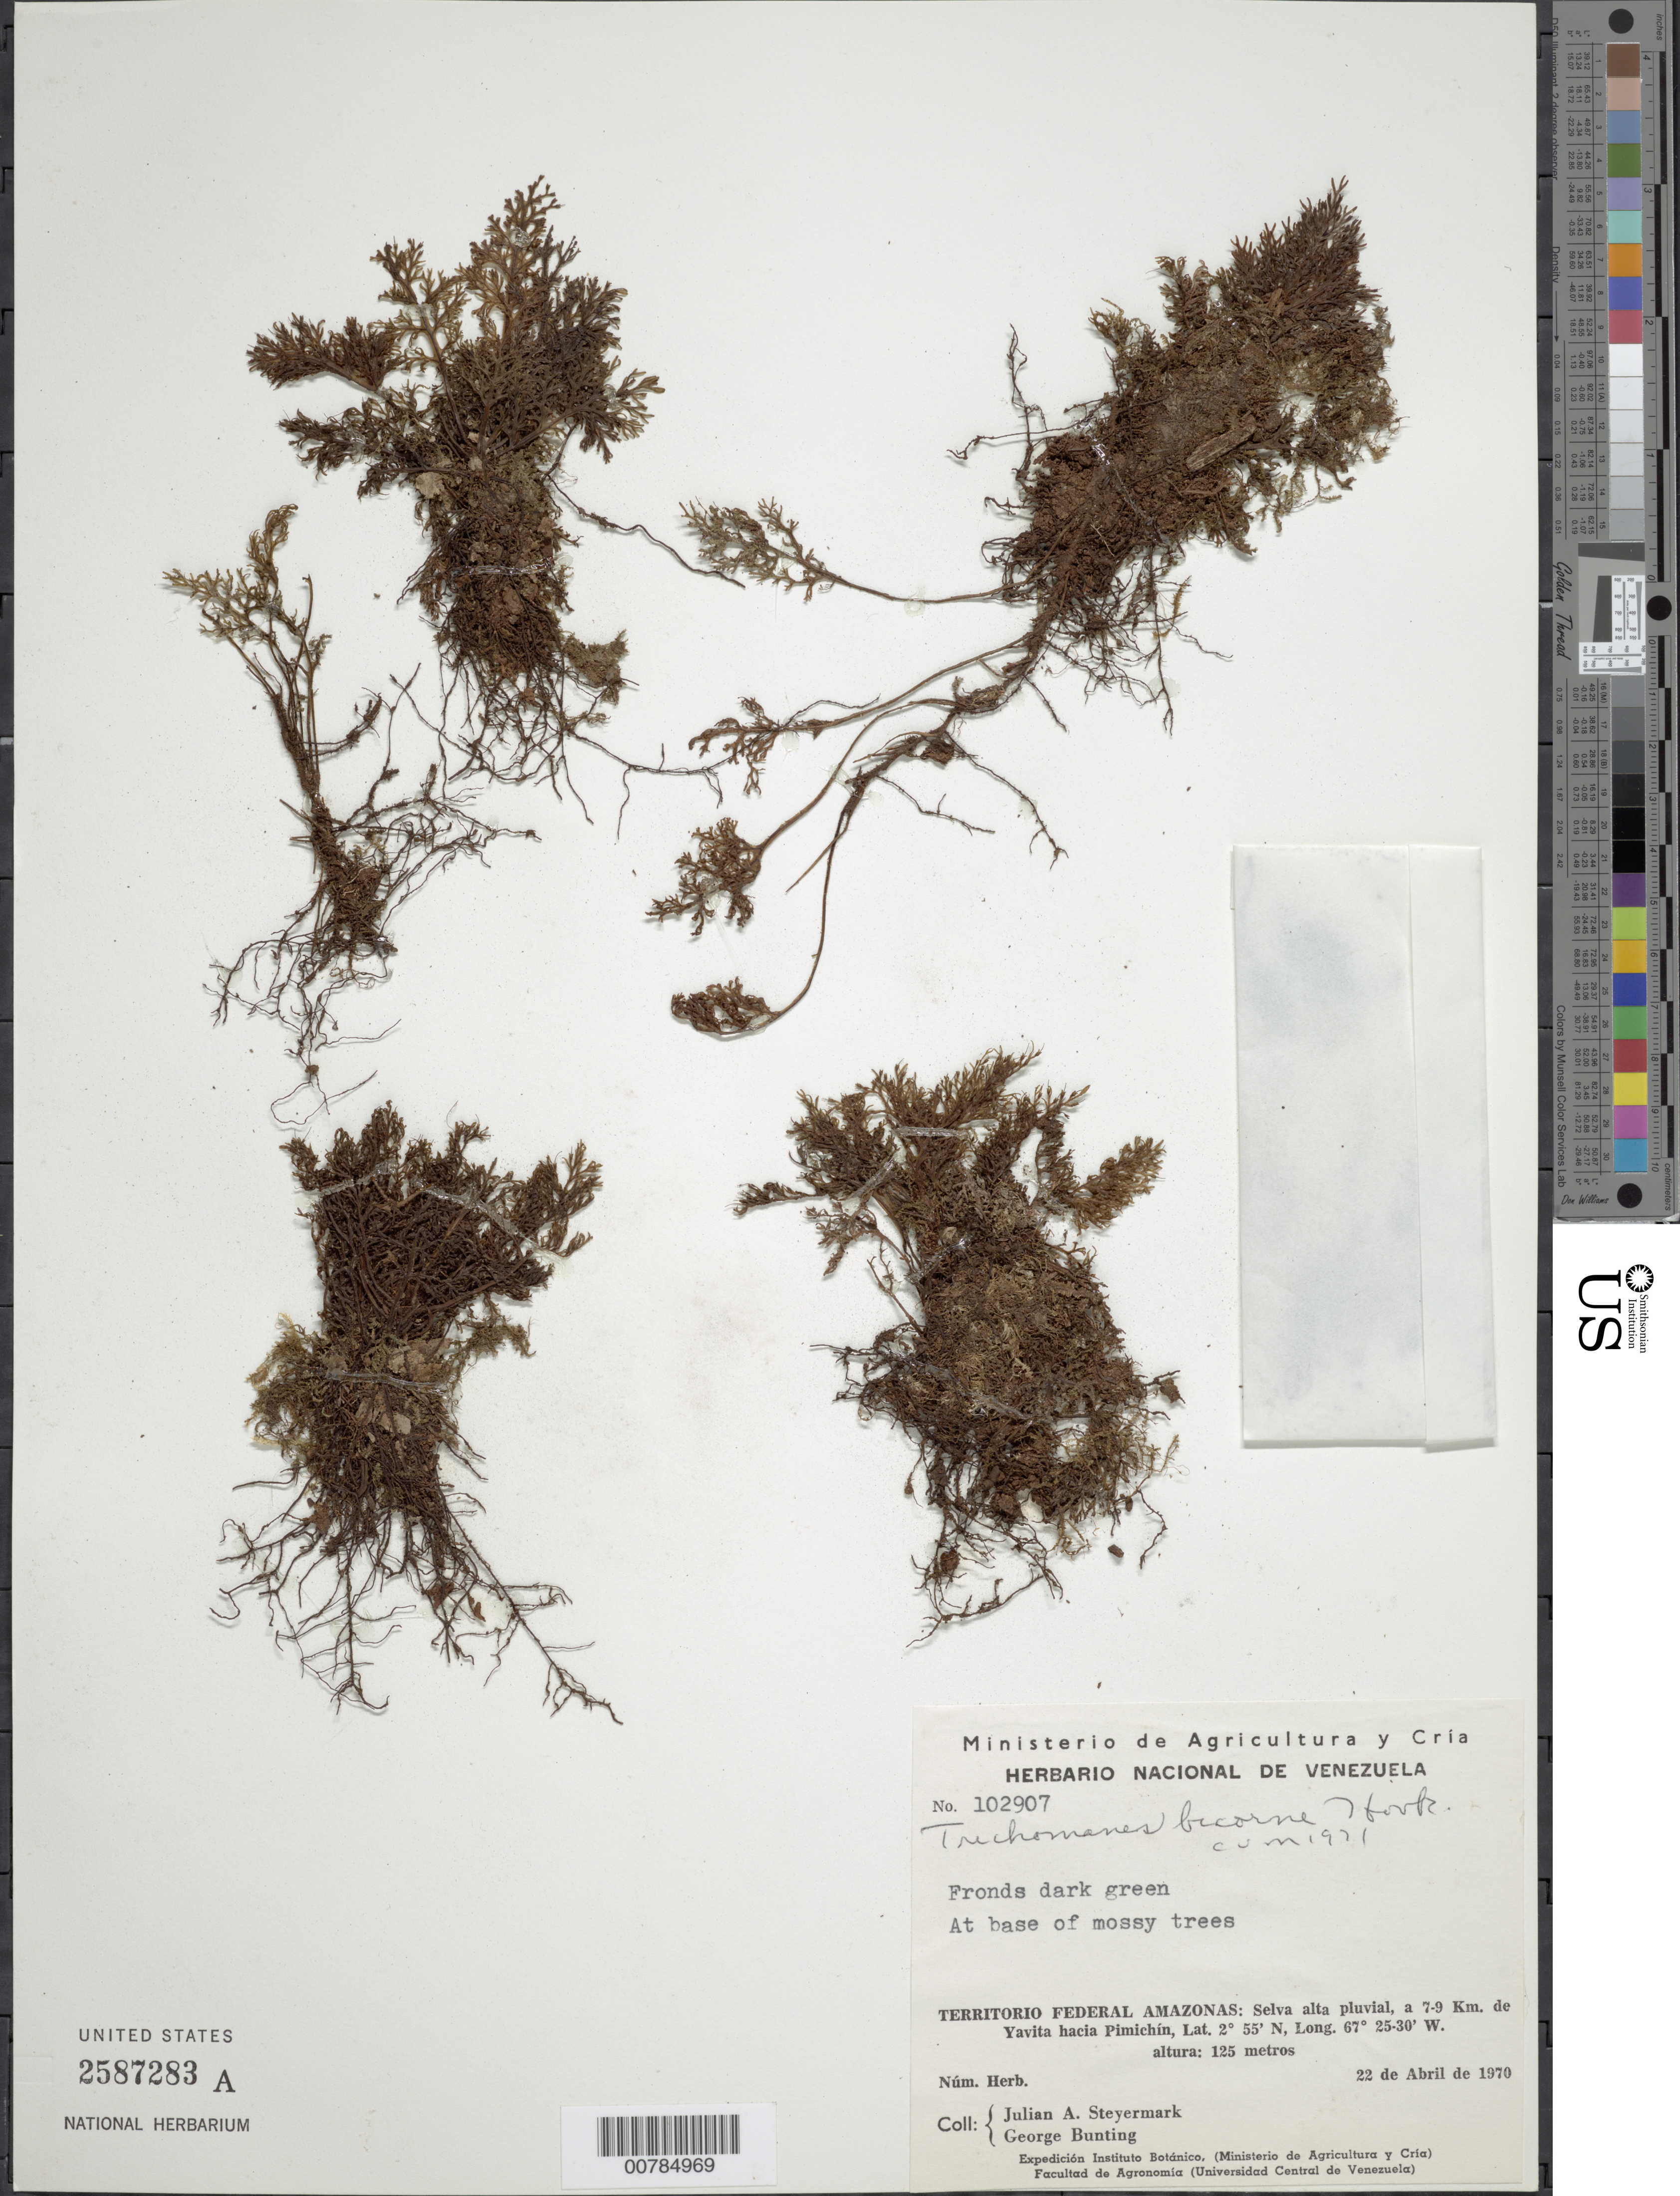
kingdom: Plantae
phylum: Tracheophyta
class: Polypodiopsida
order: Hymenophyllales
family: Hymenophyllaceae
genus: Trichomanes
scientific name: Trichomanes bicorne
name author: Hook.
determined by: Morton, C. V.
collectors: J. Steyermark & G. S. Bunting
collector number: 102907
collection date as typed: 22-Apr-70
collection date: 1970-04-22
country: Venezuela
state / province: Amazonas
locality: Yavita-Pimichín, 1 km de Yavita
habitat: Rainforest; at base of mossy trees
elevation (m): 125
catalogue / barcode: US 2587283A